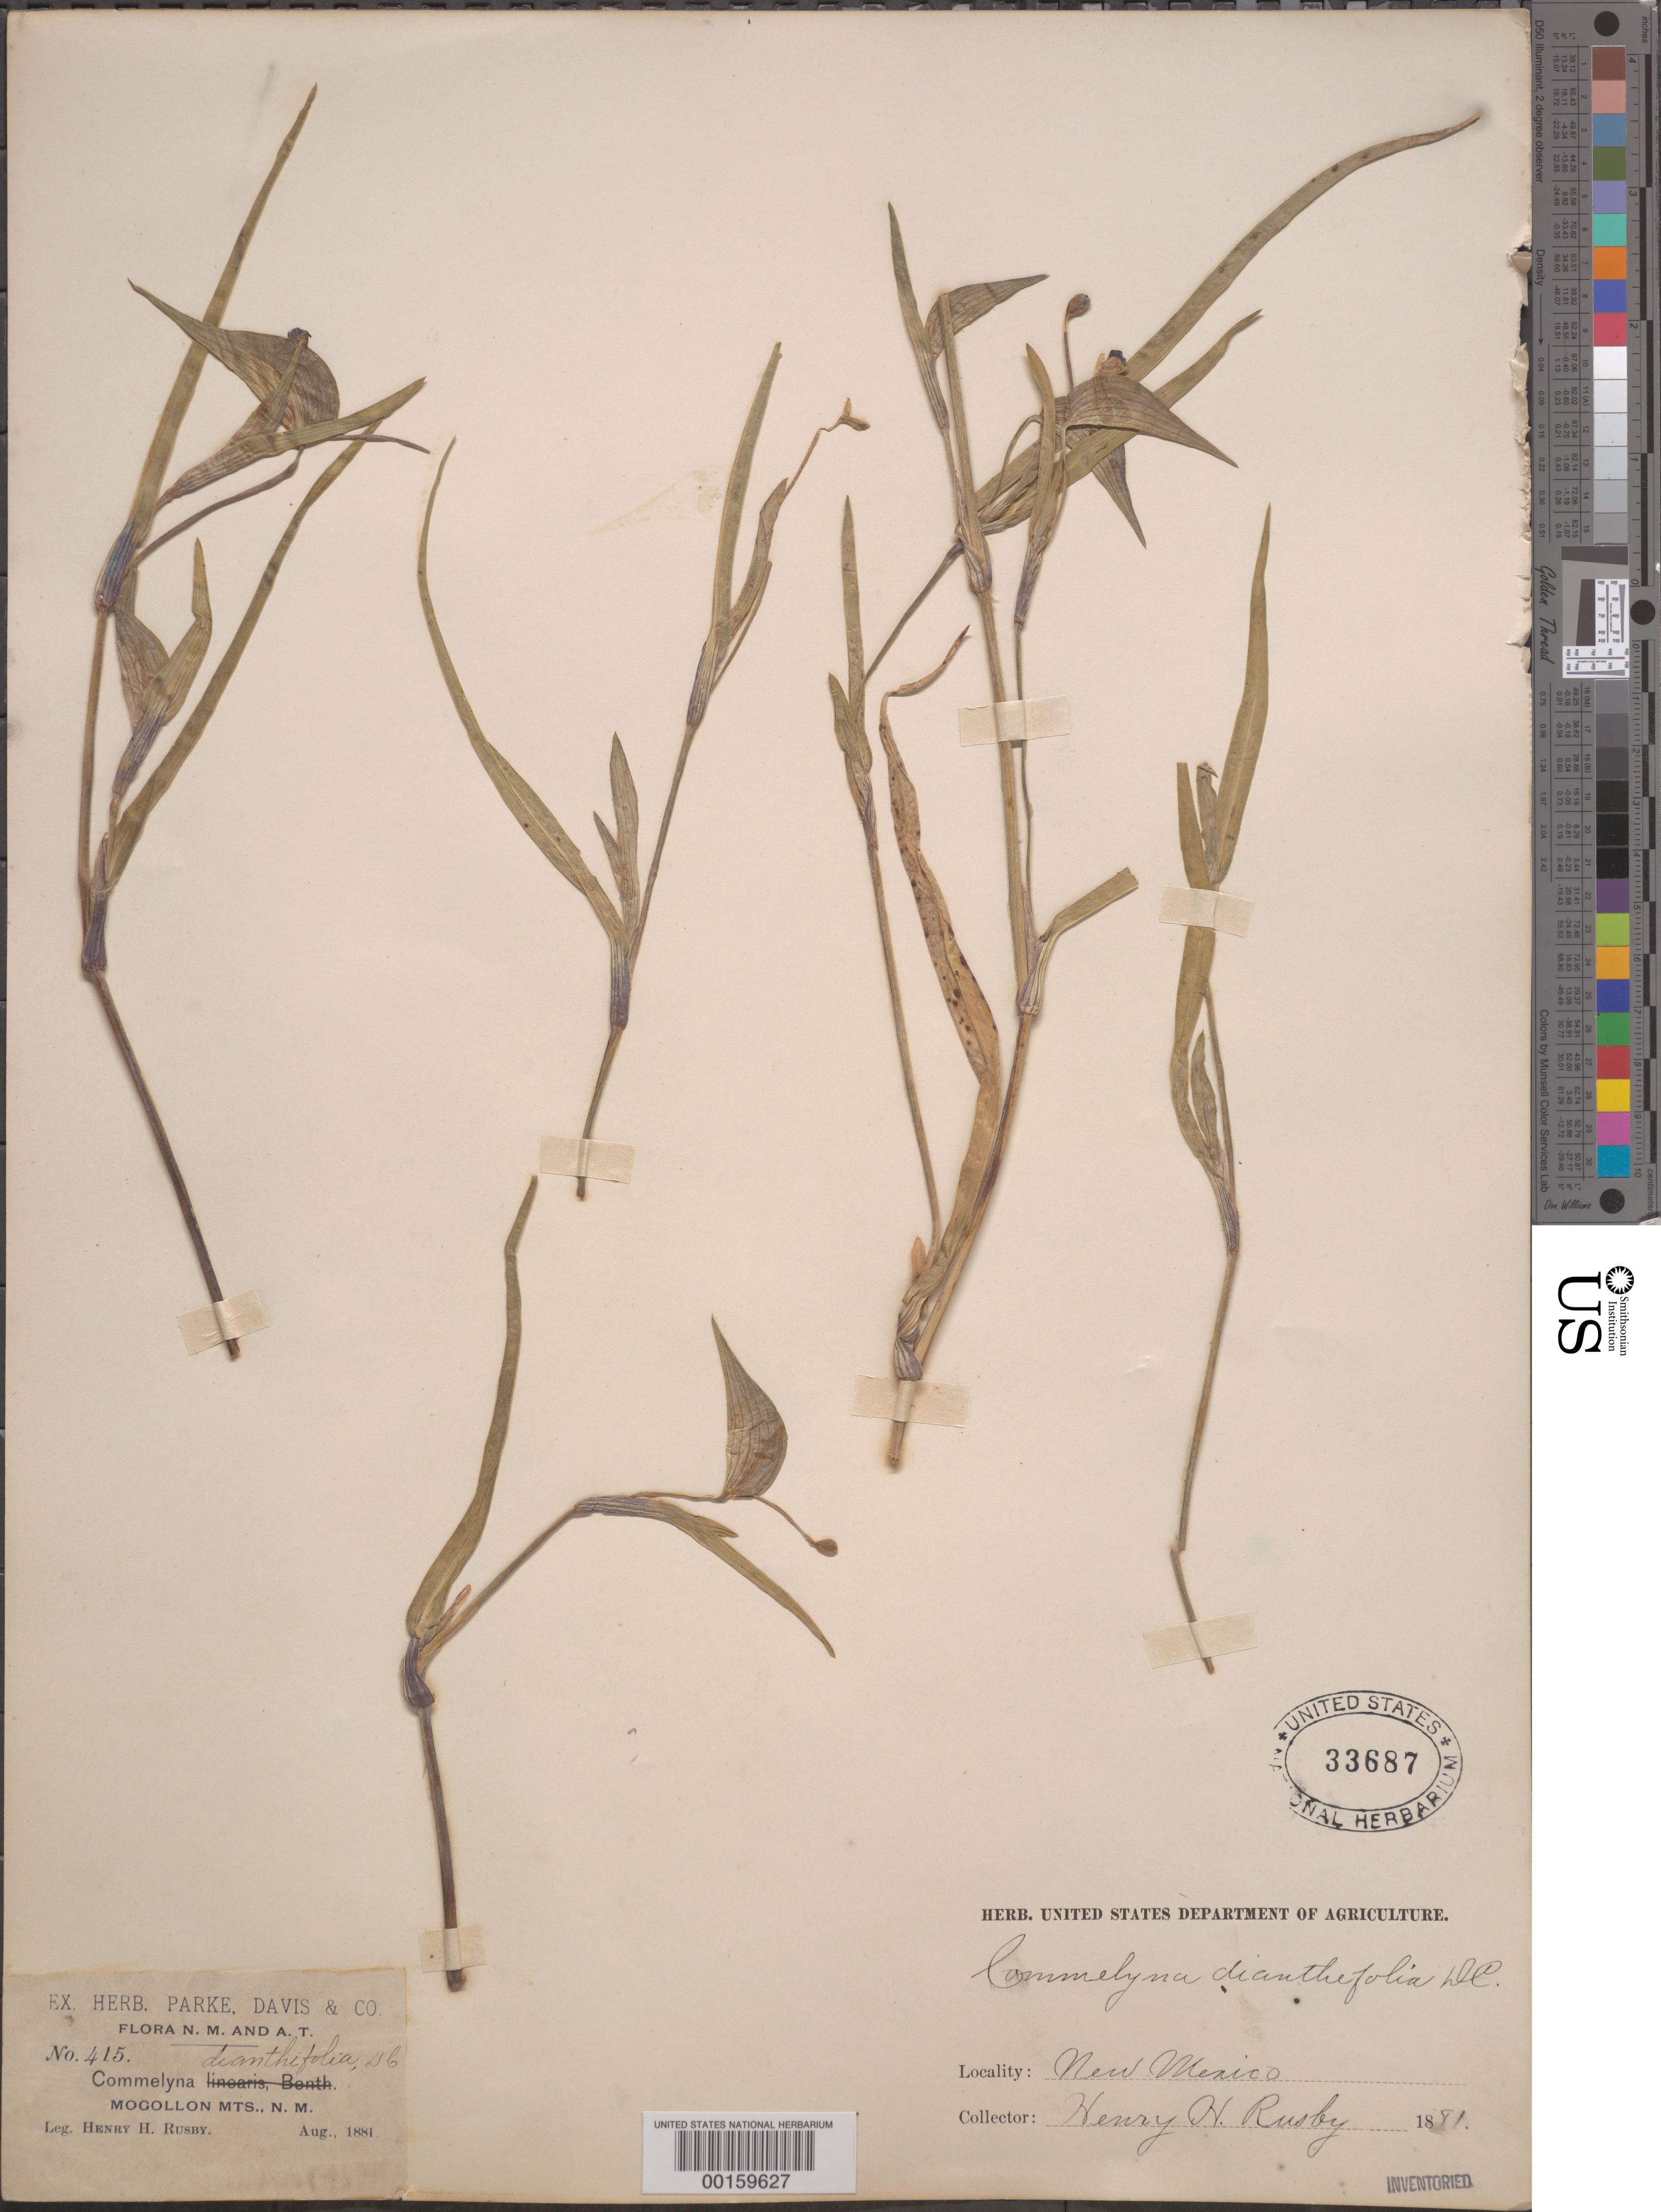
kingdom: Plantae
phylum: Tracheophyta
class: Liliopsida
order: Commelinales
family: Commelinaceae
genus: Commelina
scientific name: Commelina dianthifolia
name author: Redouté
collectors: H. H. Rusby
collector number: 415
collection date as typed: Aug 1881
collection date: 1881-08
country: United States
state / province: New Mexico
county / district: Catron / Grant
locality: Mogollon mts.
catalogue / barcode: US 33687